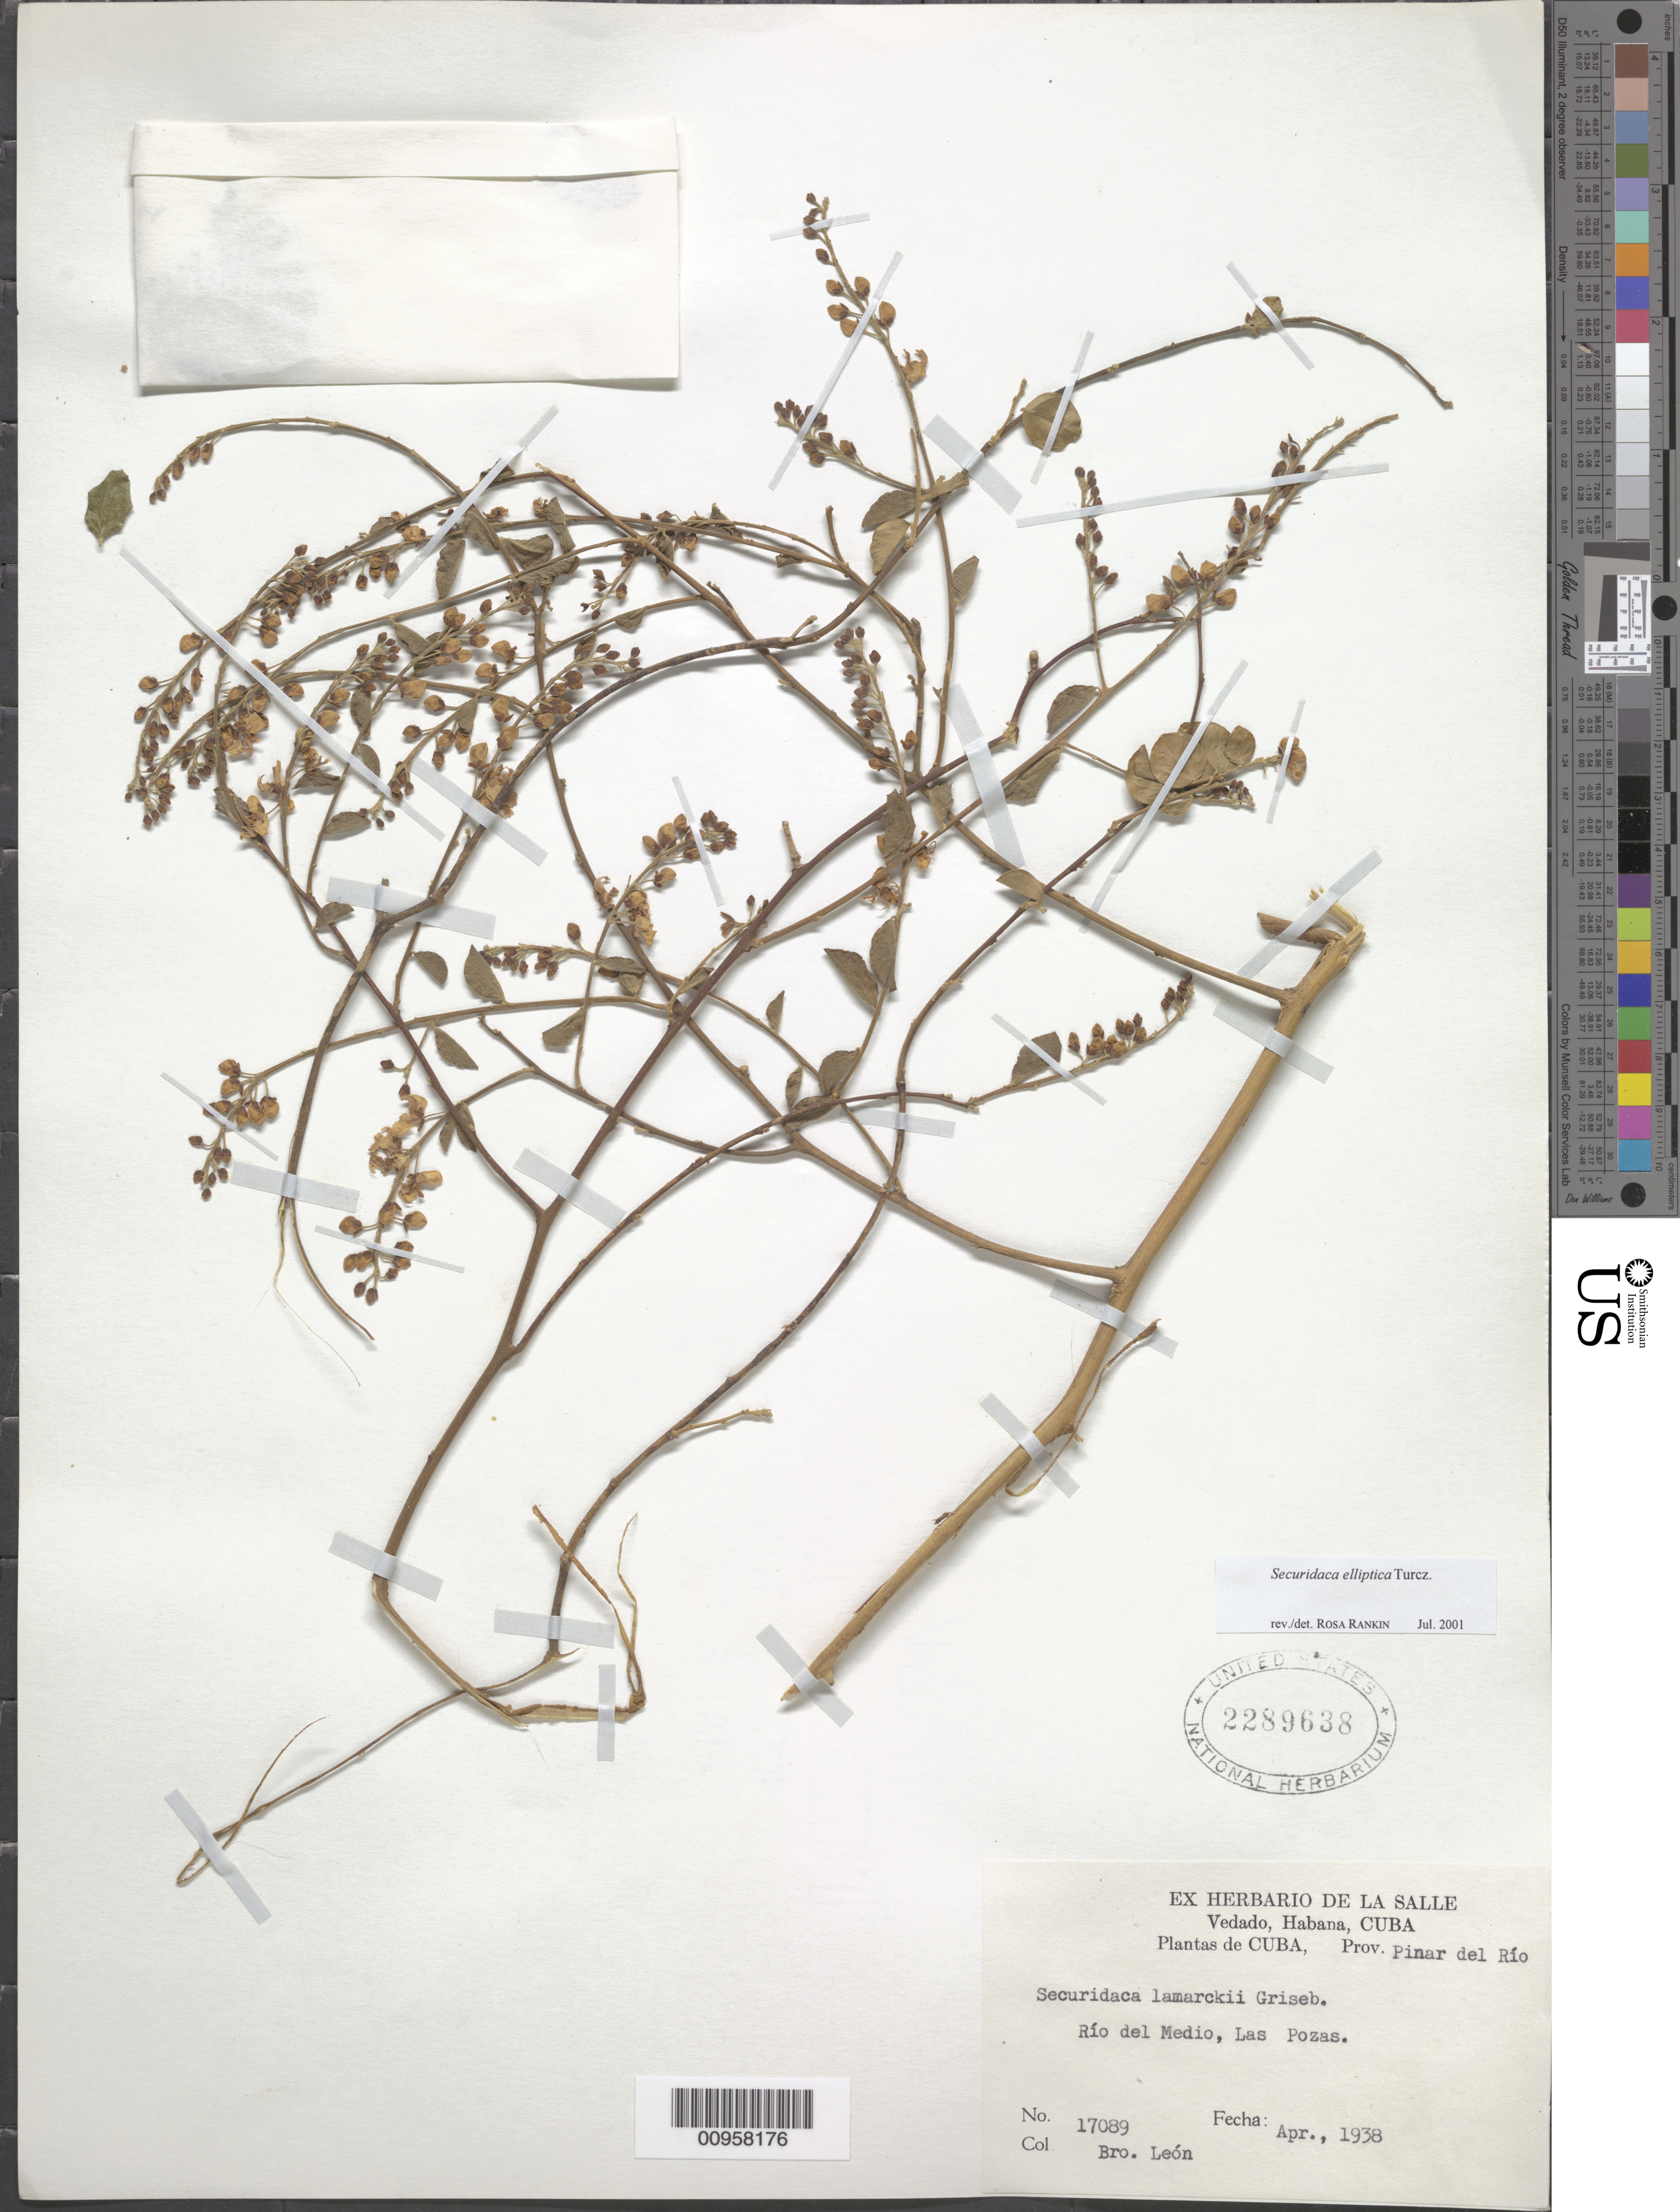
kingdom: Plantae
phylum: Tracheophyta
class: Magnoliopsida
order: Fabales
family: Polygalaceae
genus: Securidaca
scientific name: Securidaca elliptica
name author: Turcz.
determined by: Rankin Rodriguez, Rosa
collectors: Bro. León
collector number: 17089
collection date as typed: Apr 1938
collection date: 1938-04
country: Cuba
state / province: Pinar del Rio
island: Cuba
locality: Río del Medio, Las Pozas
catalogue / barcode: US 2289638